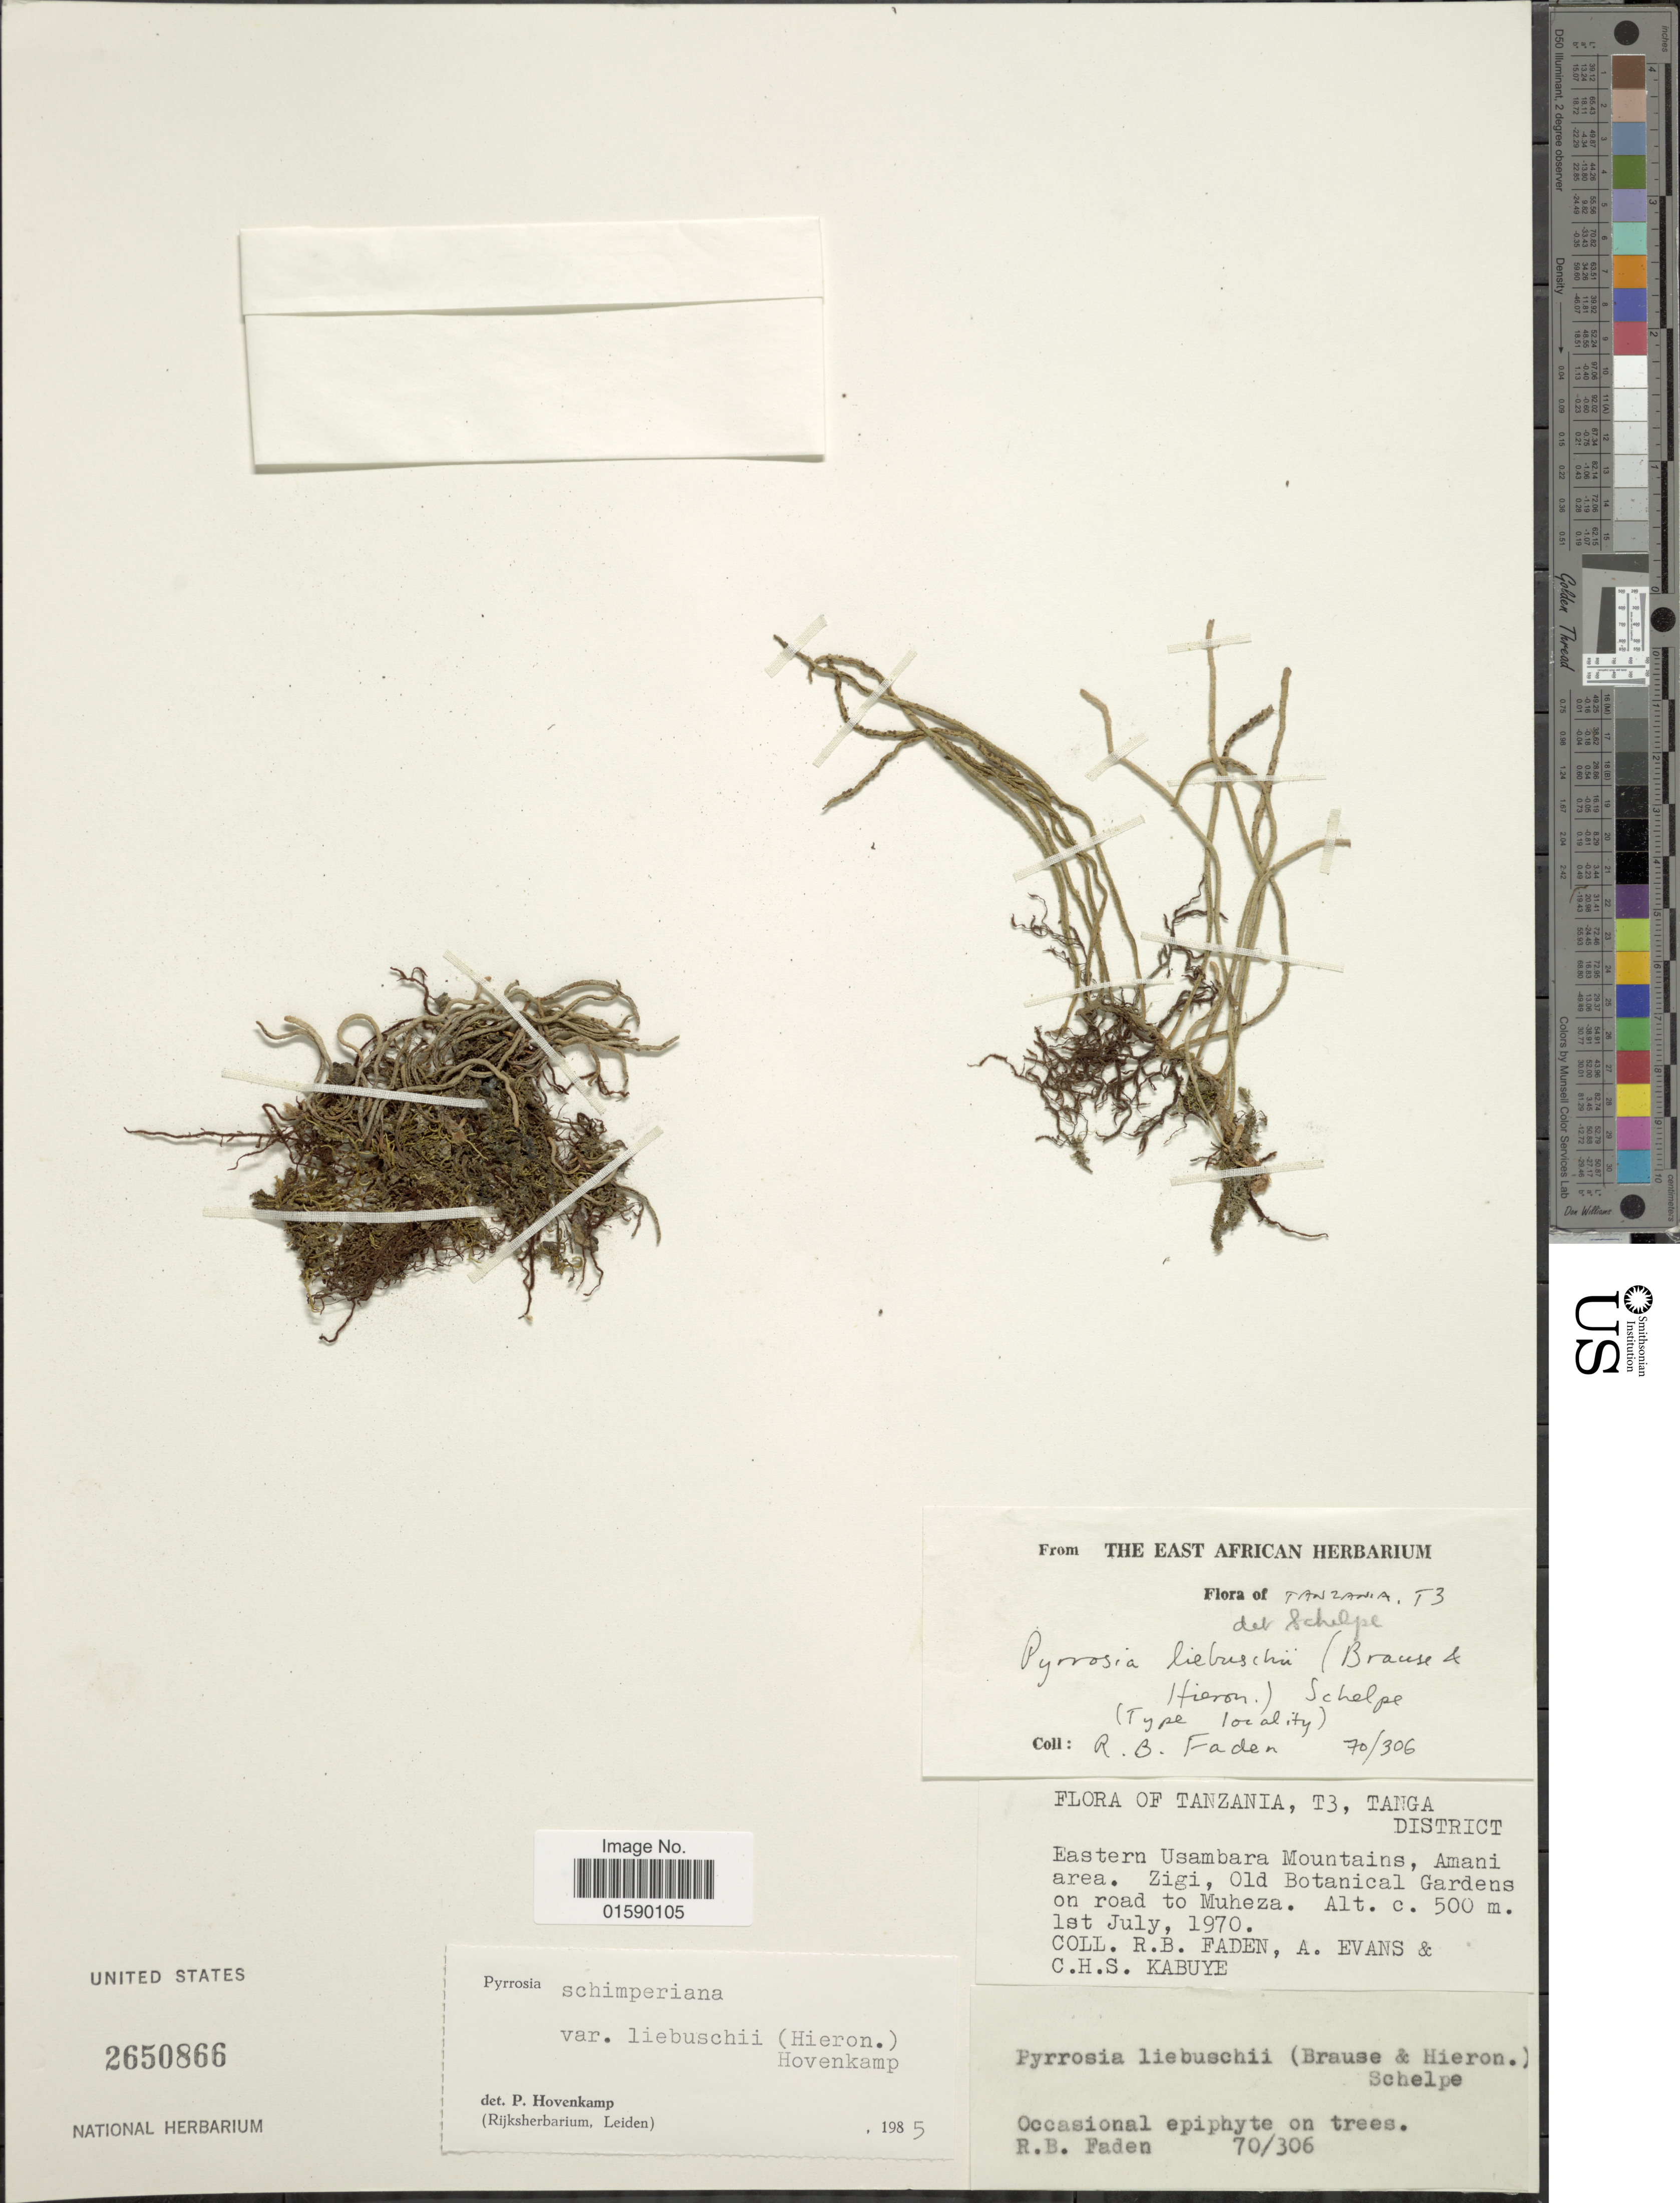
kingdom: Plantae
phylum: Tracheophyta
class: Polypodiopsida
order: Polypodiales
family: Polypodiaceae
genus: Pyrrosia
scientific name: Pyrrosia schimperiana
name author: (Mett. ex Kuhn) Alston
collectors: R. B. Faden, A. Evans & C. Kabuye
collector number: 70/306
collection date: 1970-07-01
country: Tanzania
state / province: Tanga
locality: Tanzania, T3, Tanga District, Eastern Usambara Mountains, Amani area, Zigi, Old Botanical Gardens on road to Muheza.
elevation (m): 500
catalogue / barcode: US 2650866